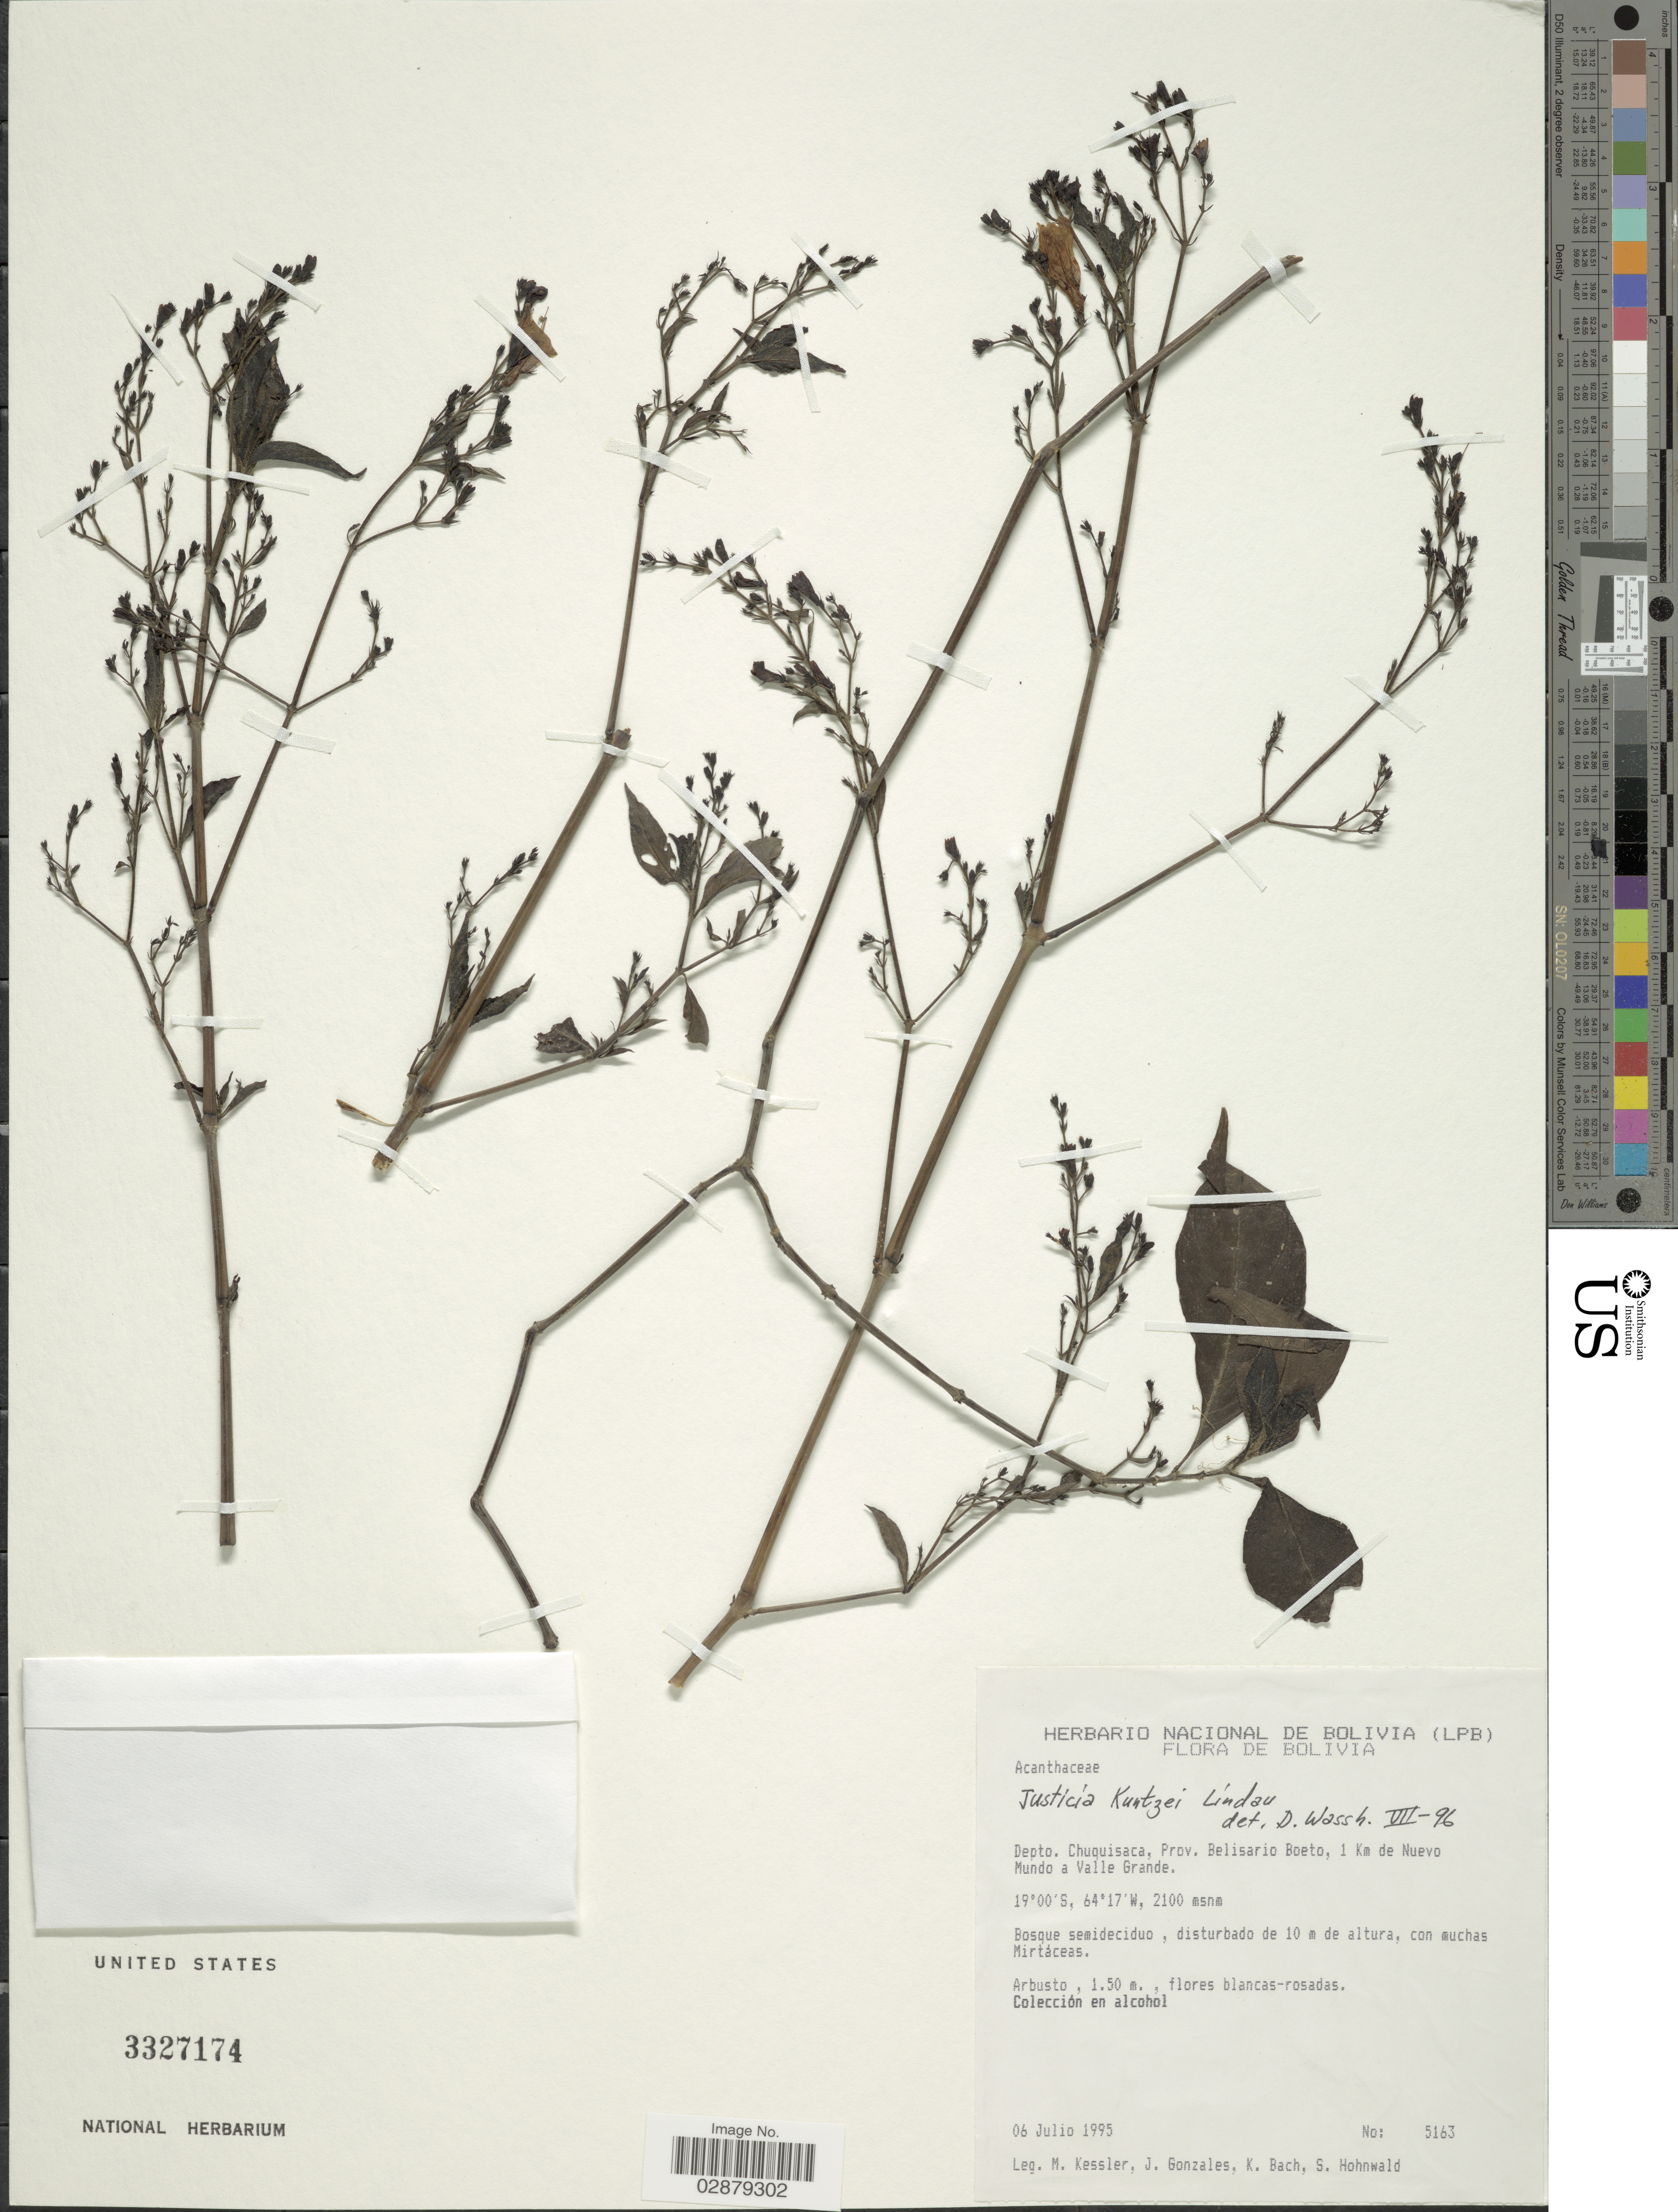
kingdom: Plantae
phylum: Tracheophyta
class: Magnoliopsida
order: Lamiales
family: Acanthaceae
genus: Justicia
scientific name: Justicia kuntzei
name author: Lindau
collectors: M. Kessler, J. Gonzales, K. Bach & S. Hohnwald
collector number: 5163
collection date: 1995-07-06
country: Bolivia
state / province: Chuquisaca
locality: Depto. Chuquisaca, Prov. Belisario Boeto, 1 Km de Nuevo Mundo a Valle Grande.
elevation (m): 2100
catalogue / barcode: US 3327174